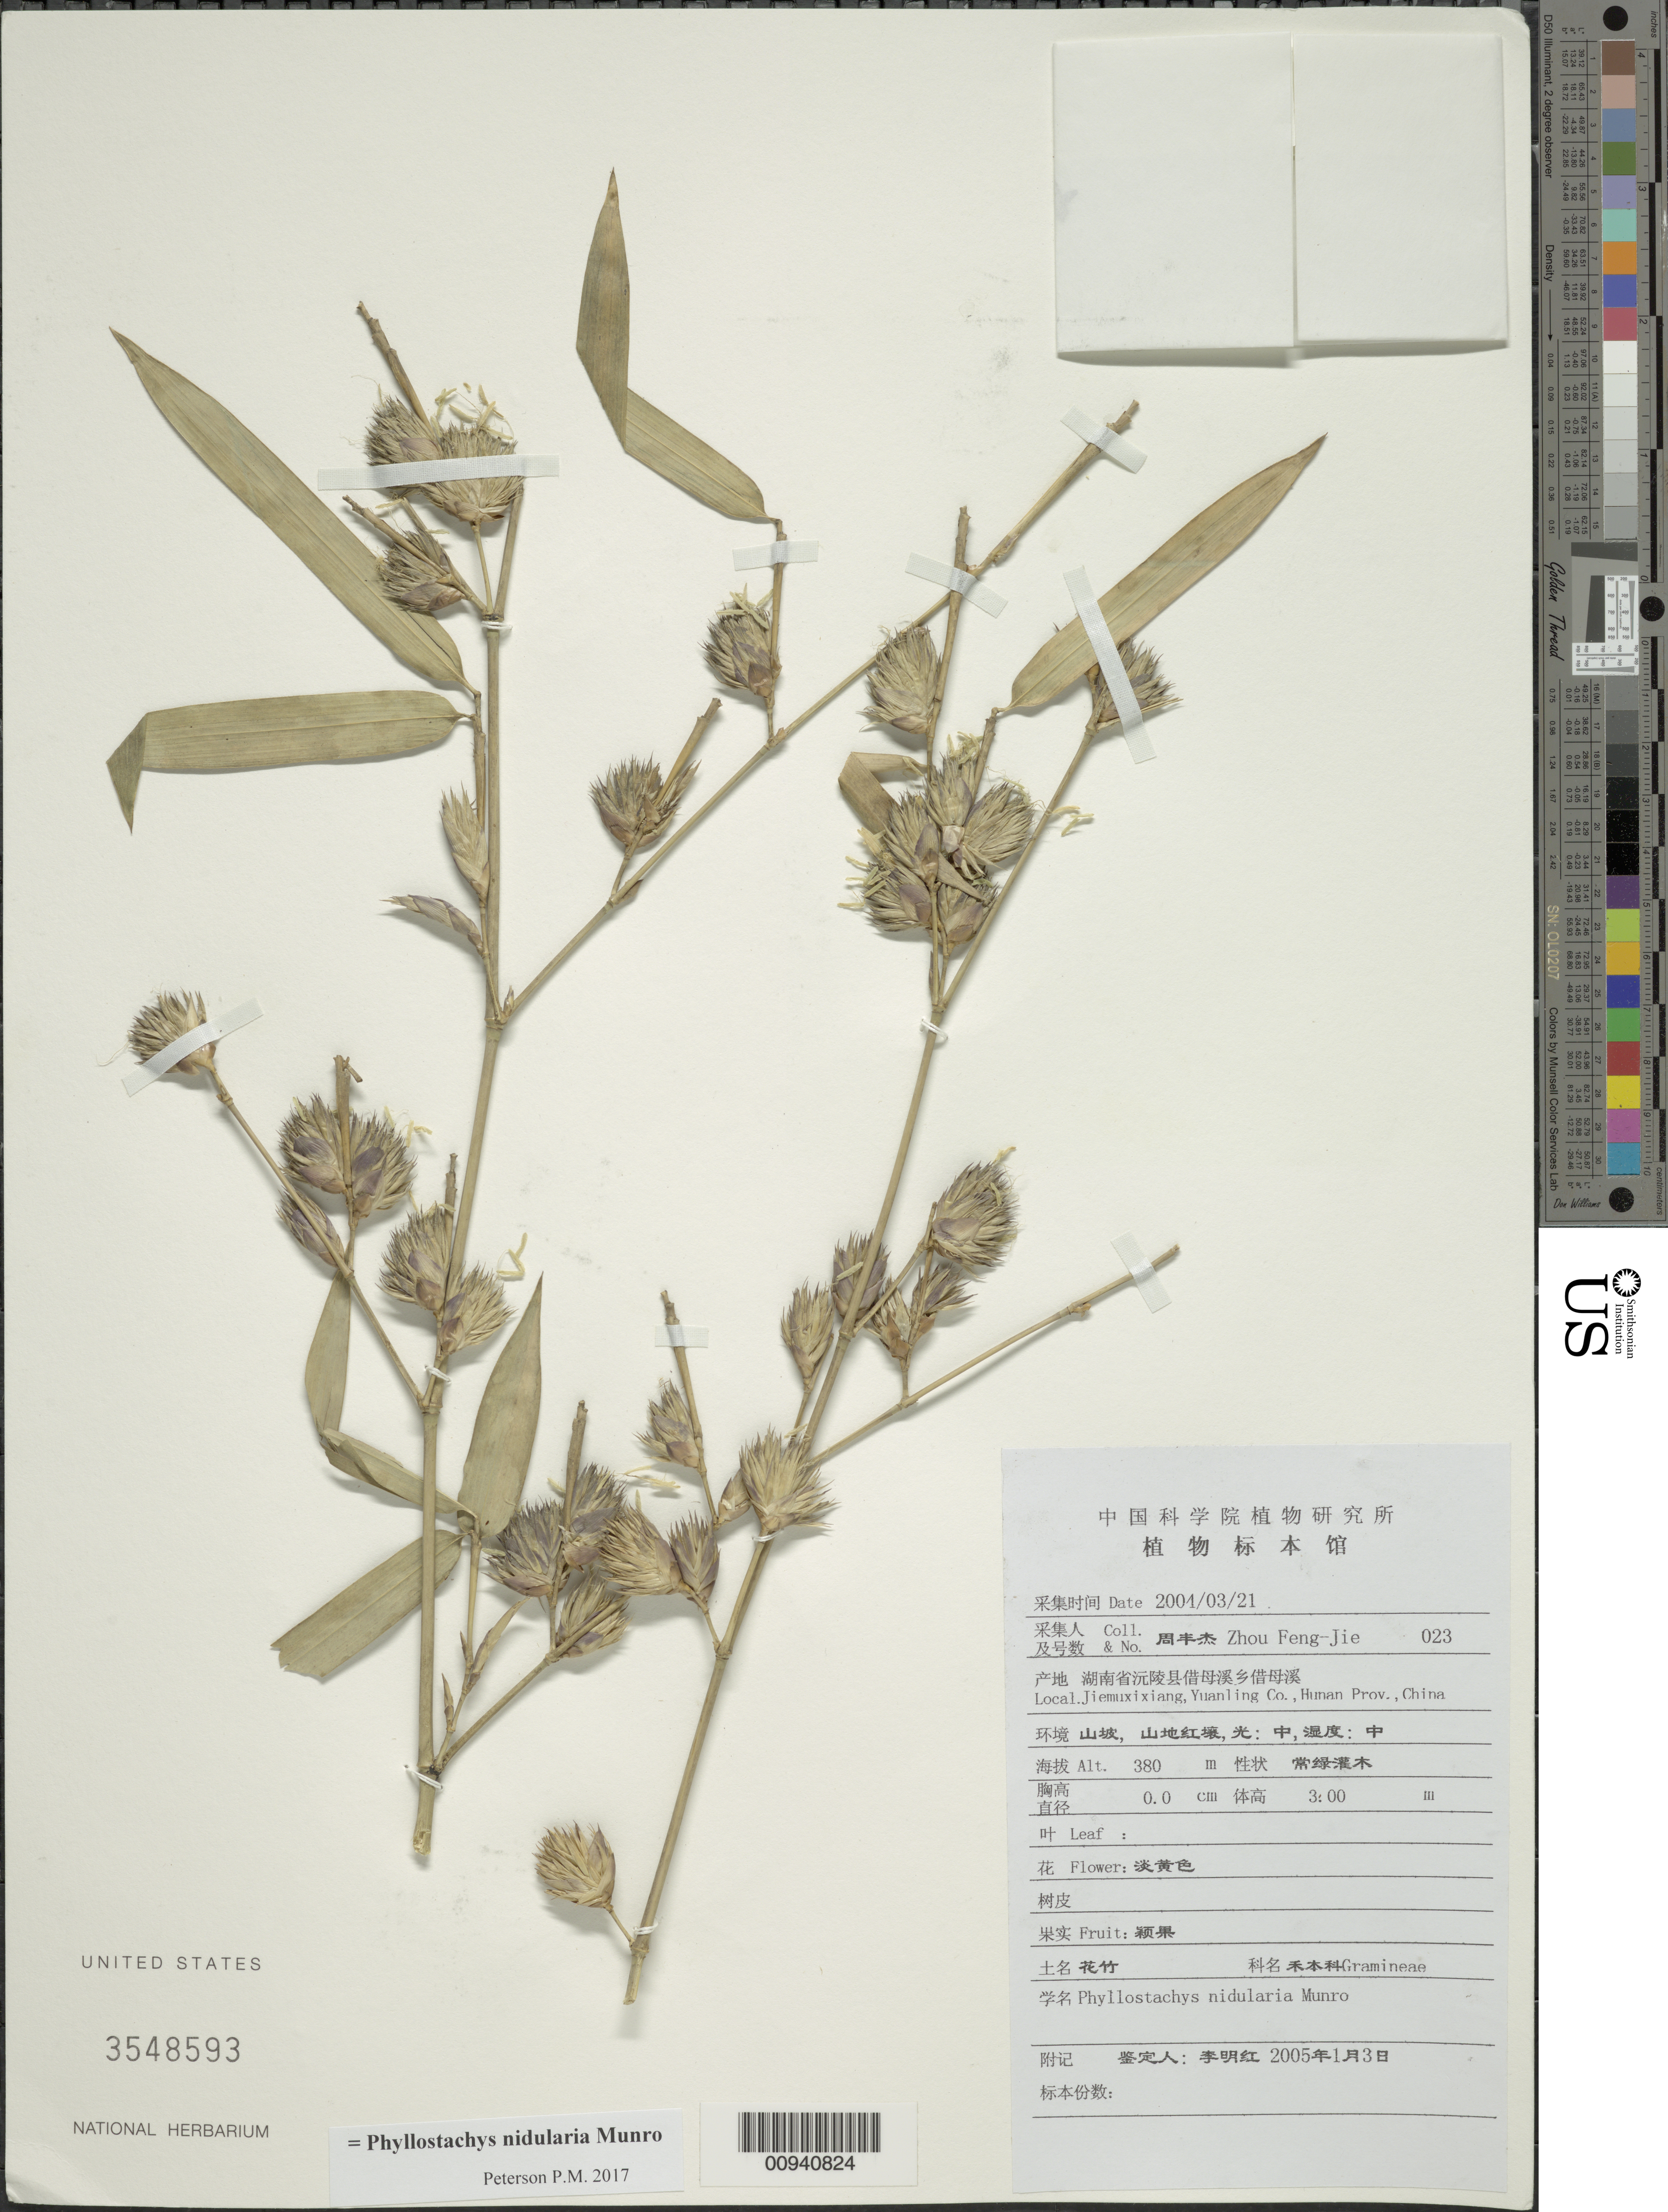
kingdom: Plantae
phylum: Tracheophyta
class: Liliopsida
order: Poales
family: Poaceae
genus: Phyllostachys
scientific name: Phyllostachys nidularia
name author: Munro ex Fenzi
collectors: F. Zhou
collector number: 023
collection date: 2001-03-21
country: China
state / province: Hunan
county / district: Yuanling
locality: Jiemuxixiang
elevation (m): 380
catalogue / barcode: US 3548593